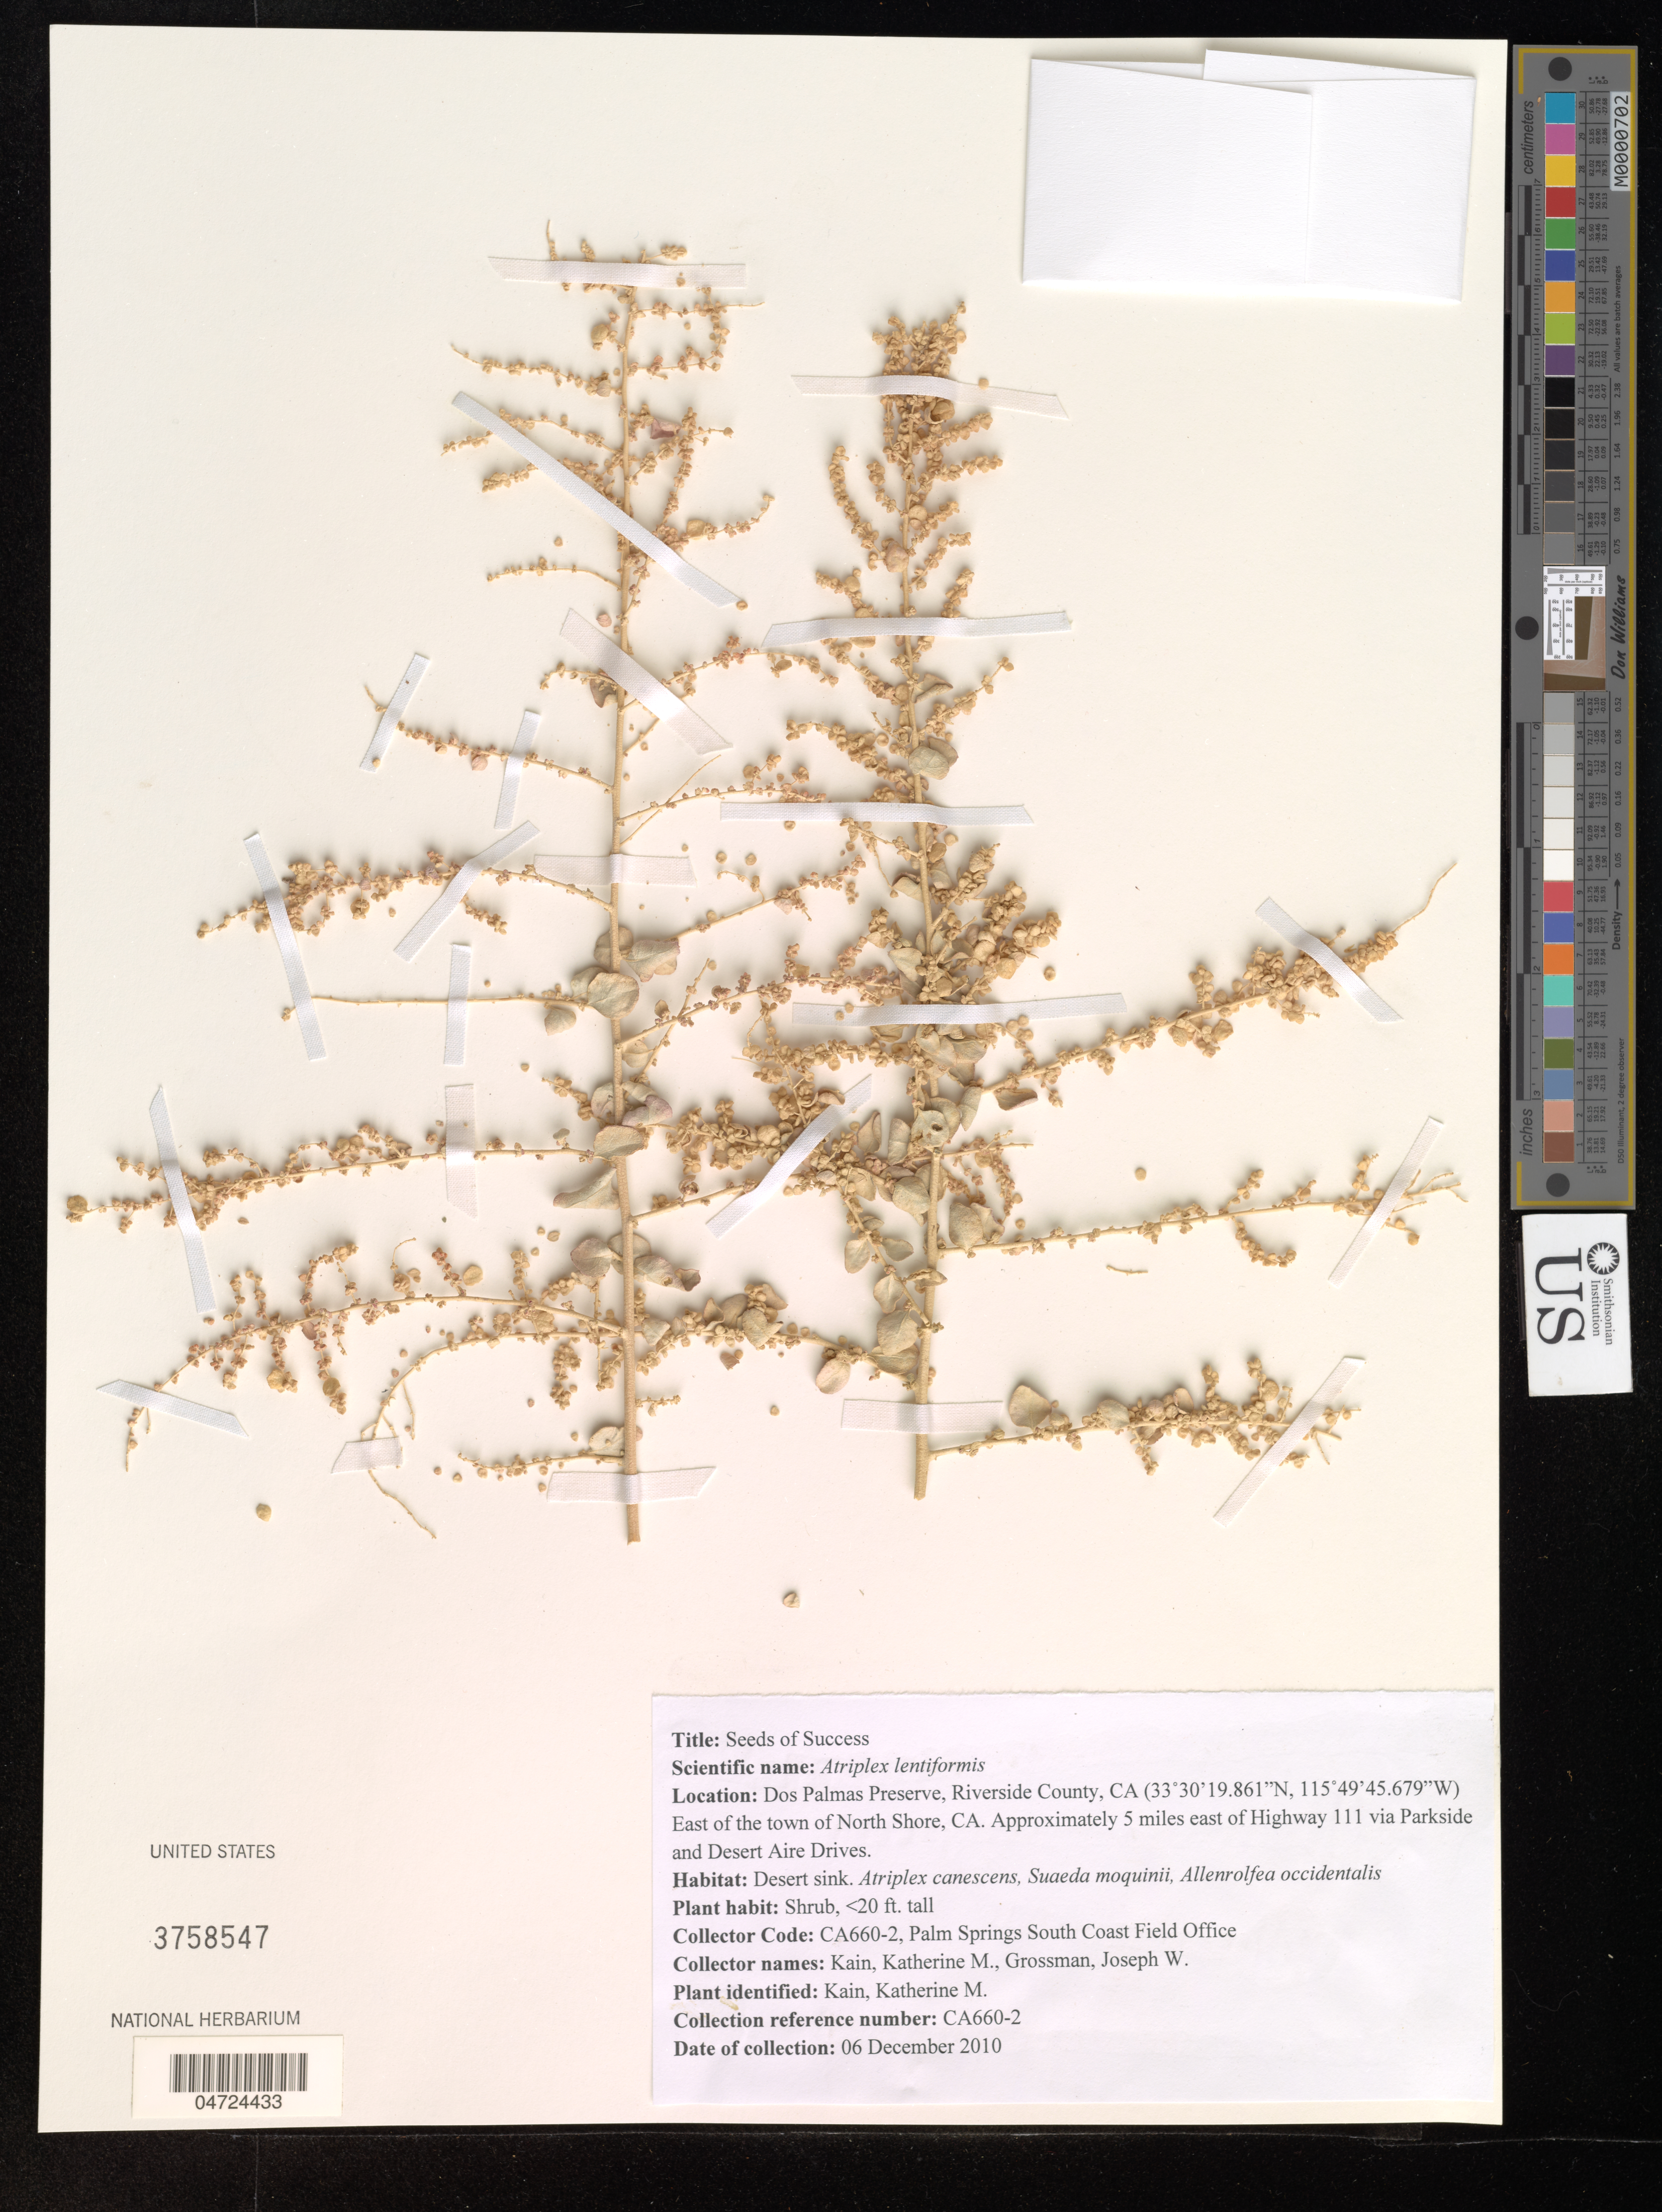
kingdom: Plantae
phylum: Tracheophyta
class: Magnoliopsida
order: Caryophyllales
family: Amaranthaceae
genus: Atriplex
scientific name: Atriplex lentiformis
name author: (Torr.) S. Watson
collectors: K. Kain & J. Grossman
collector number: CA660-2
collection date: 2010-12-06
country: United States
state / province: California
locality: Dos Palmas Preserve, Riverside County. East of the town of North Shore, CA. Approximately 5 miles east of Highway 111 via Parkside and Desert Aire Drives.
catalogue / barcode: US 3758547